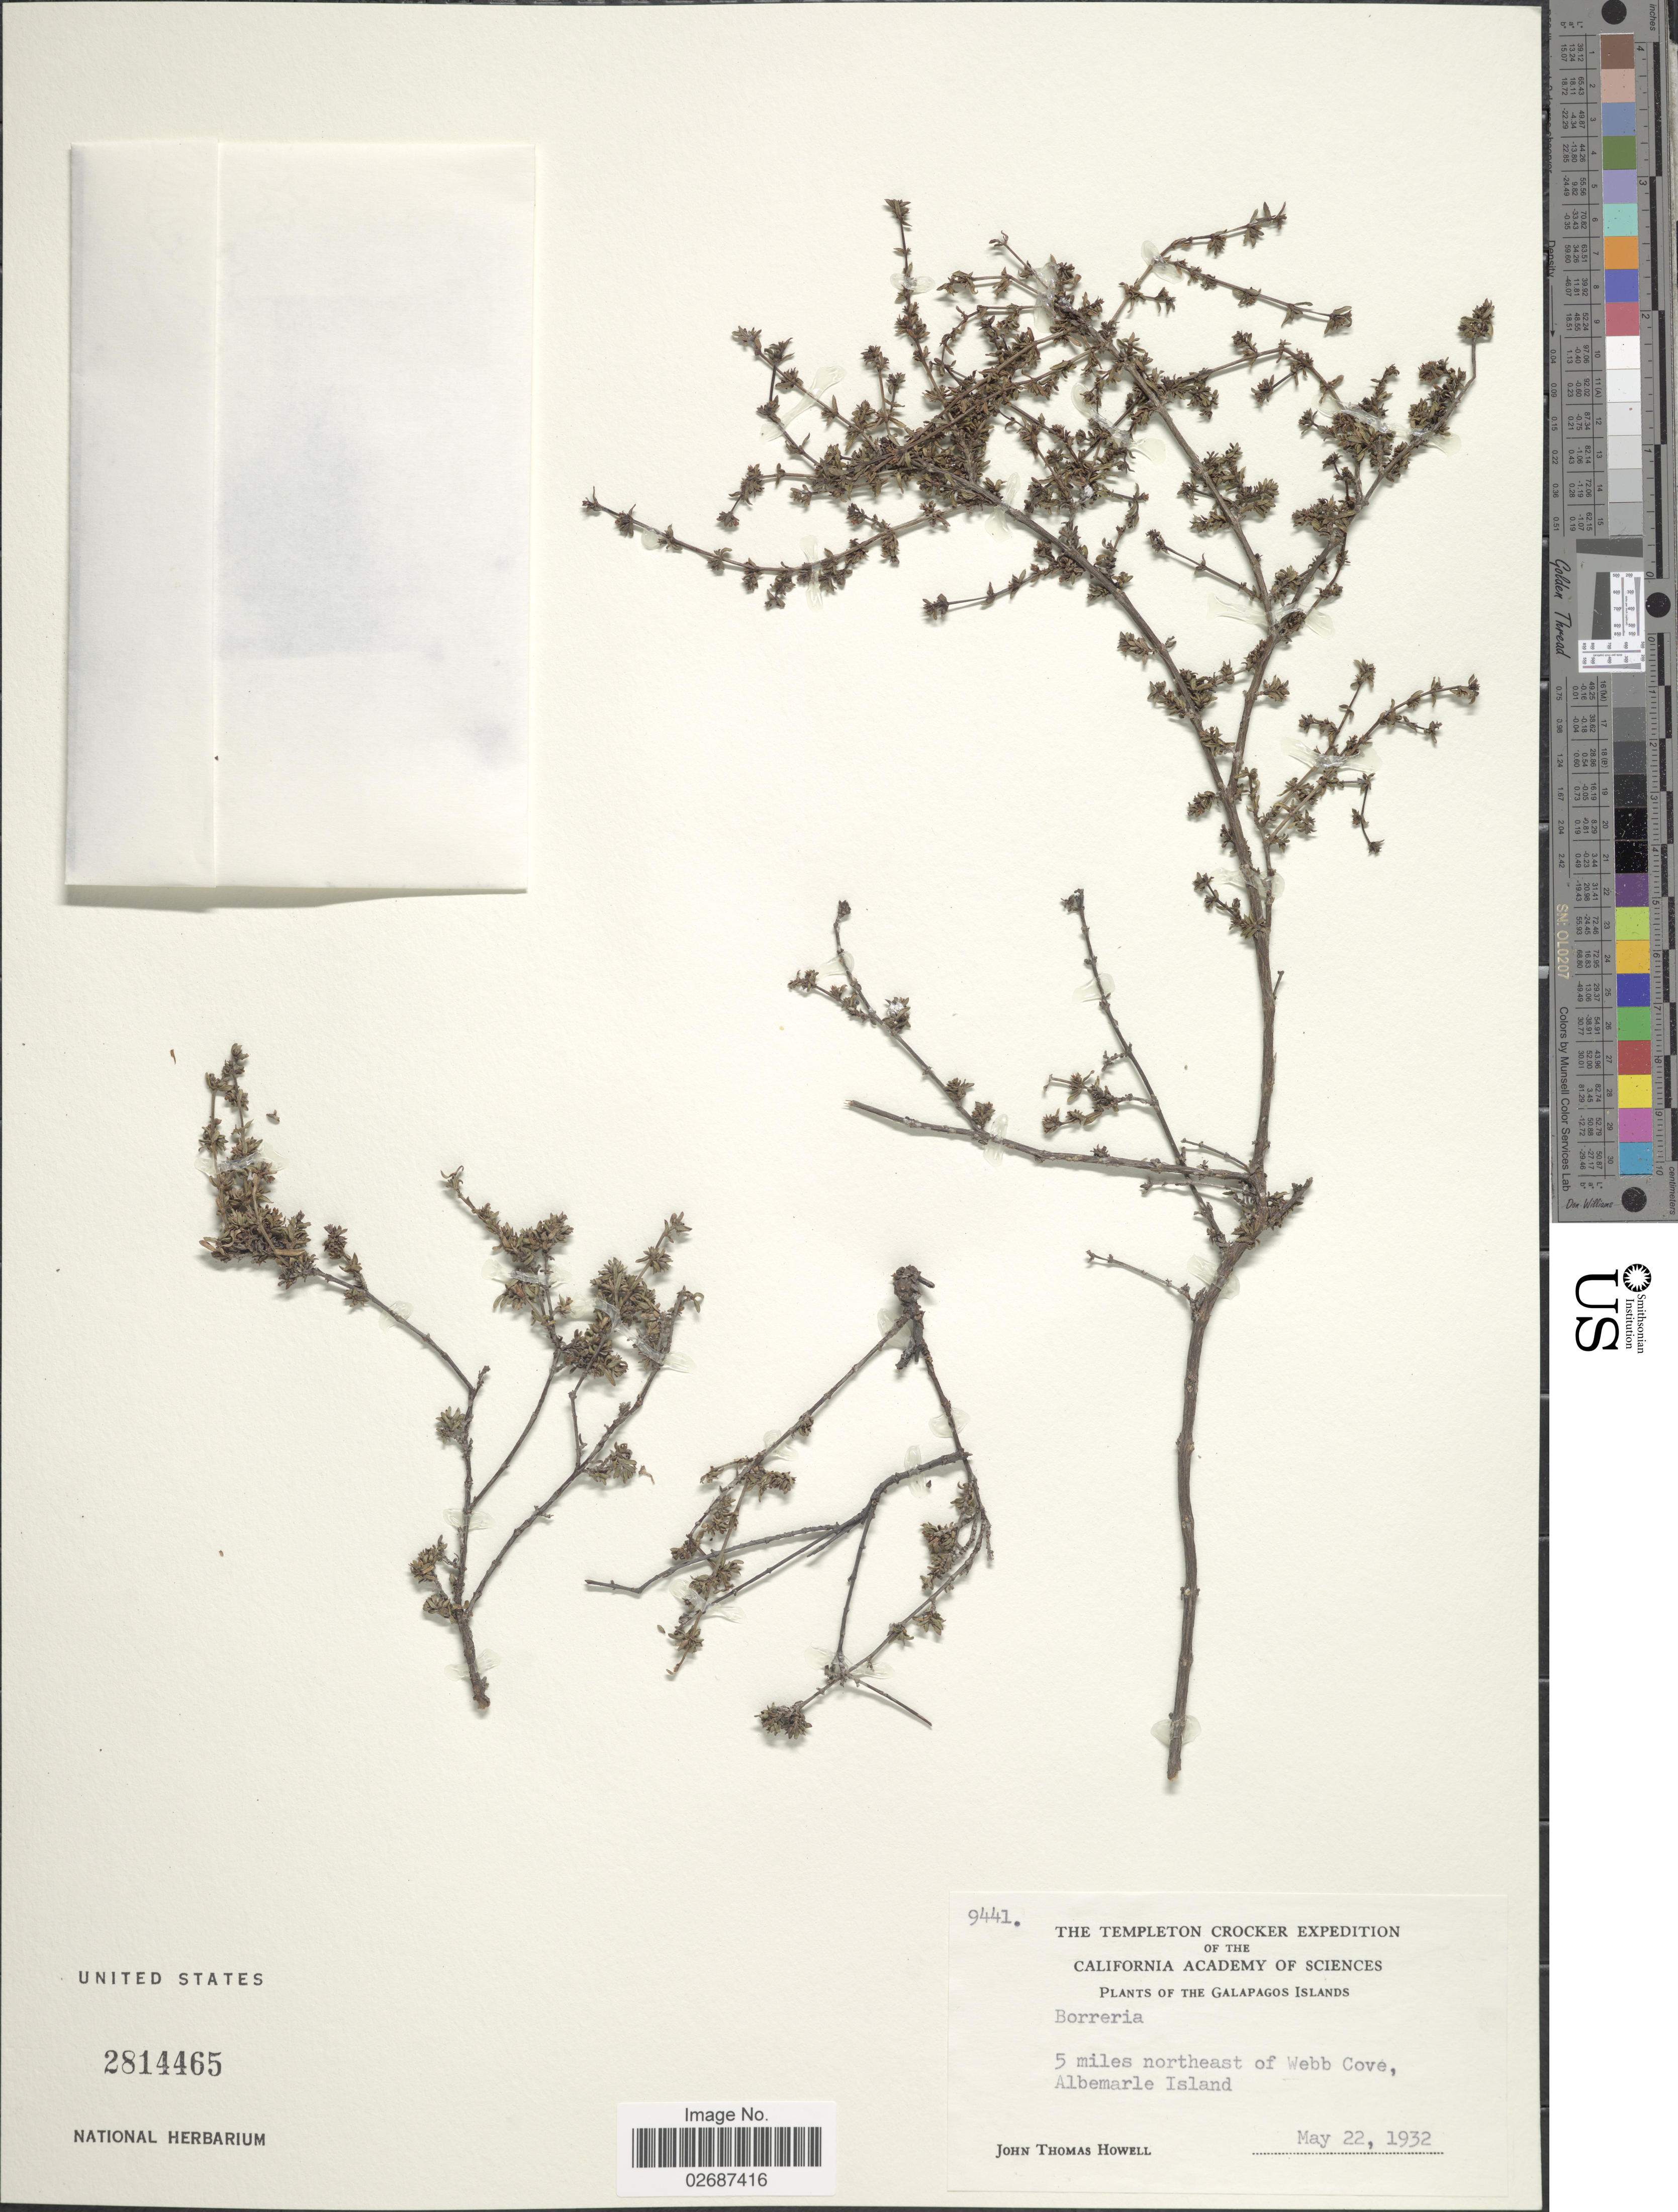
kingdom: Plantae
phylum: Tracheophyta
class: Magnoliopsida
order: Gentianales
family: Rubiaceae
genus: Borreria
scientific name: Borreria sp.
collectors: J. T. Howell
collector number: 9441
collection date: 1932-05-22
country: Ecuador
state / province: Colón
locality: Galapagos Islands, 5 miles northeast of Webb Cove, Albemarle Island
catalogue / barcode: US 2814465